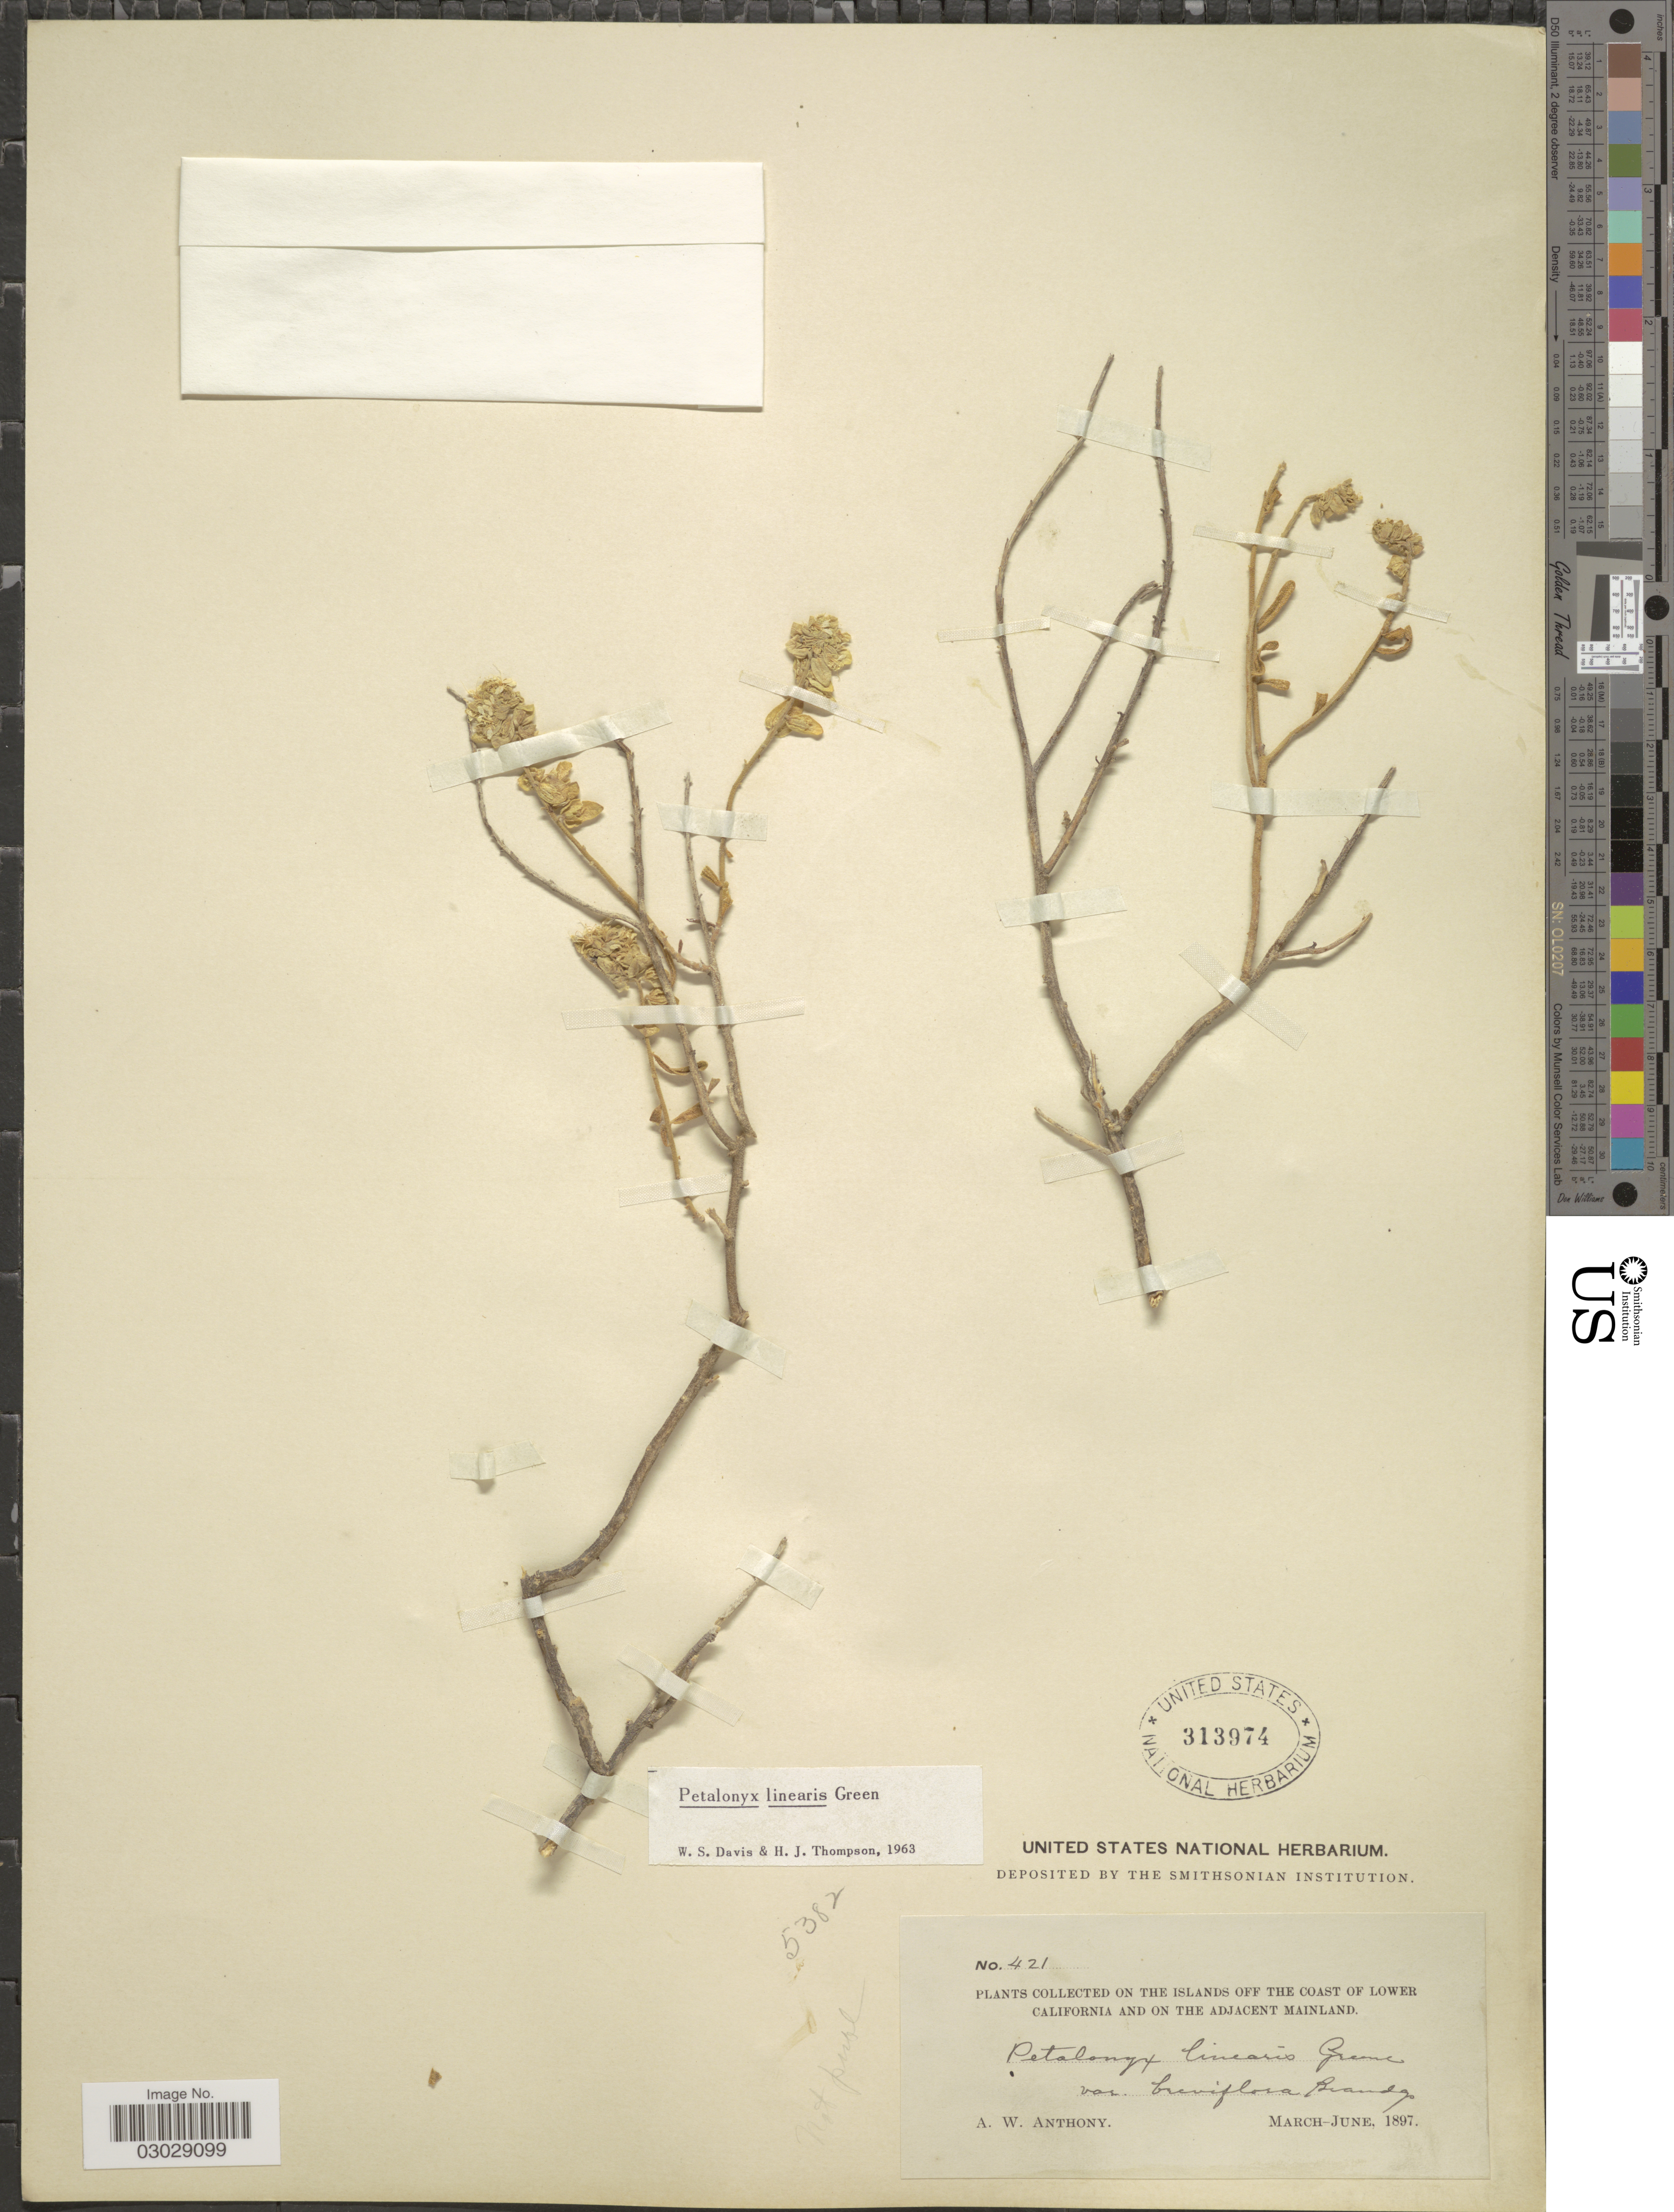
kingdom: Plantae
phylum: Tracheophyta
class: Magnoliopsida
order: Cornales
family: Loasaceae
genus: Petalonyx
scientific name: Petalonyx linearis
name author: Green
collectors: A. W. Anthony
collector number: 421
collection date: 1897-03/1897-06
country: Mexico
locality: On the islands off the coast of Lower California and on the adjacent mainland.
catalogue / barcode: US 313974